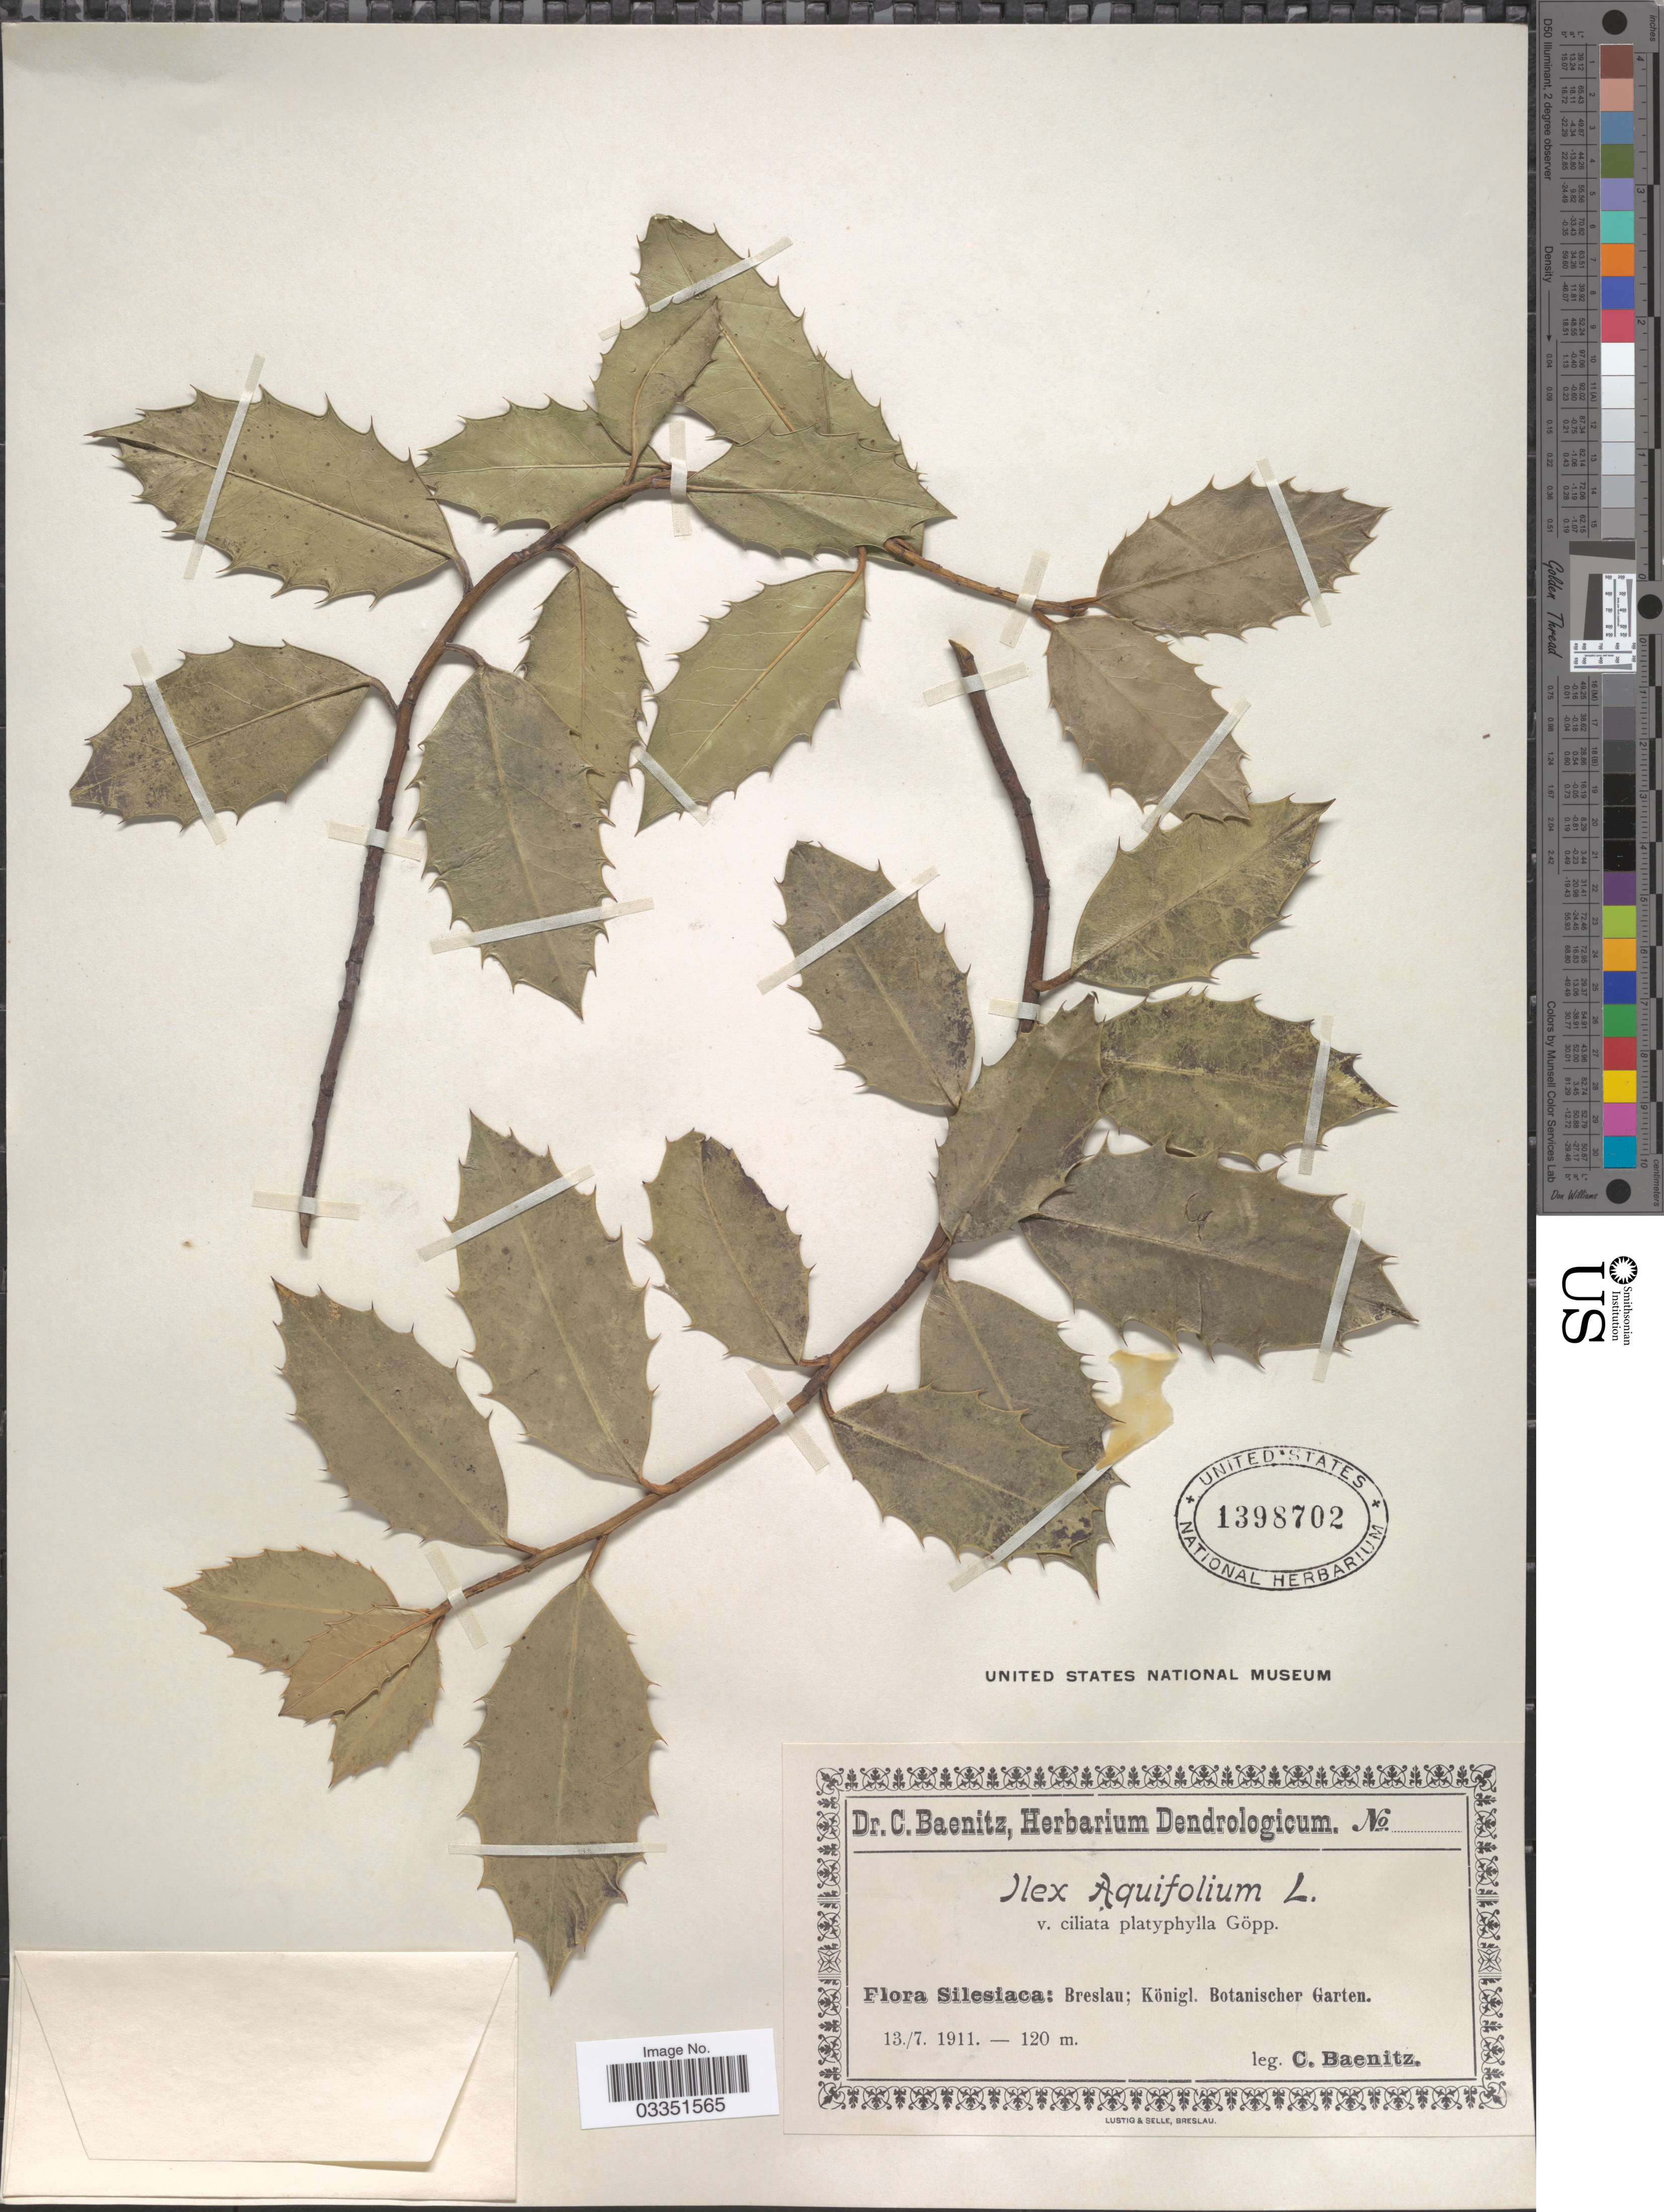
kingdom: Plantae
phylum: Tracheophyta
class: Magnoliopsida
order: Aquifoliales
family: Aquifoliaceae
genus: Ilex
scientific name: Ilex aquifolium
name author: L.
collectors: C. G. Baenitz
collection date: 1911-07-13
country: Poland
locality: Silesiaca: Breslau; Königl. Botanischer Garten.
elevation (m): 120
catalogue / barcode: US 1398702